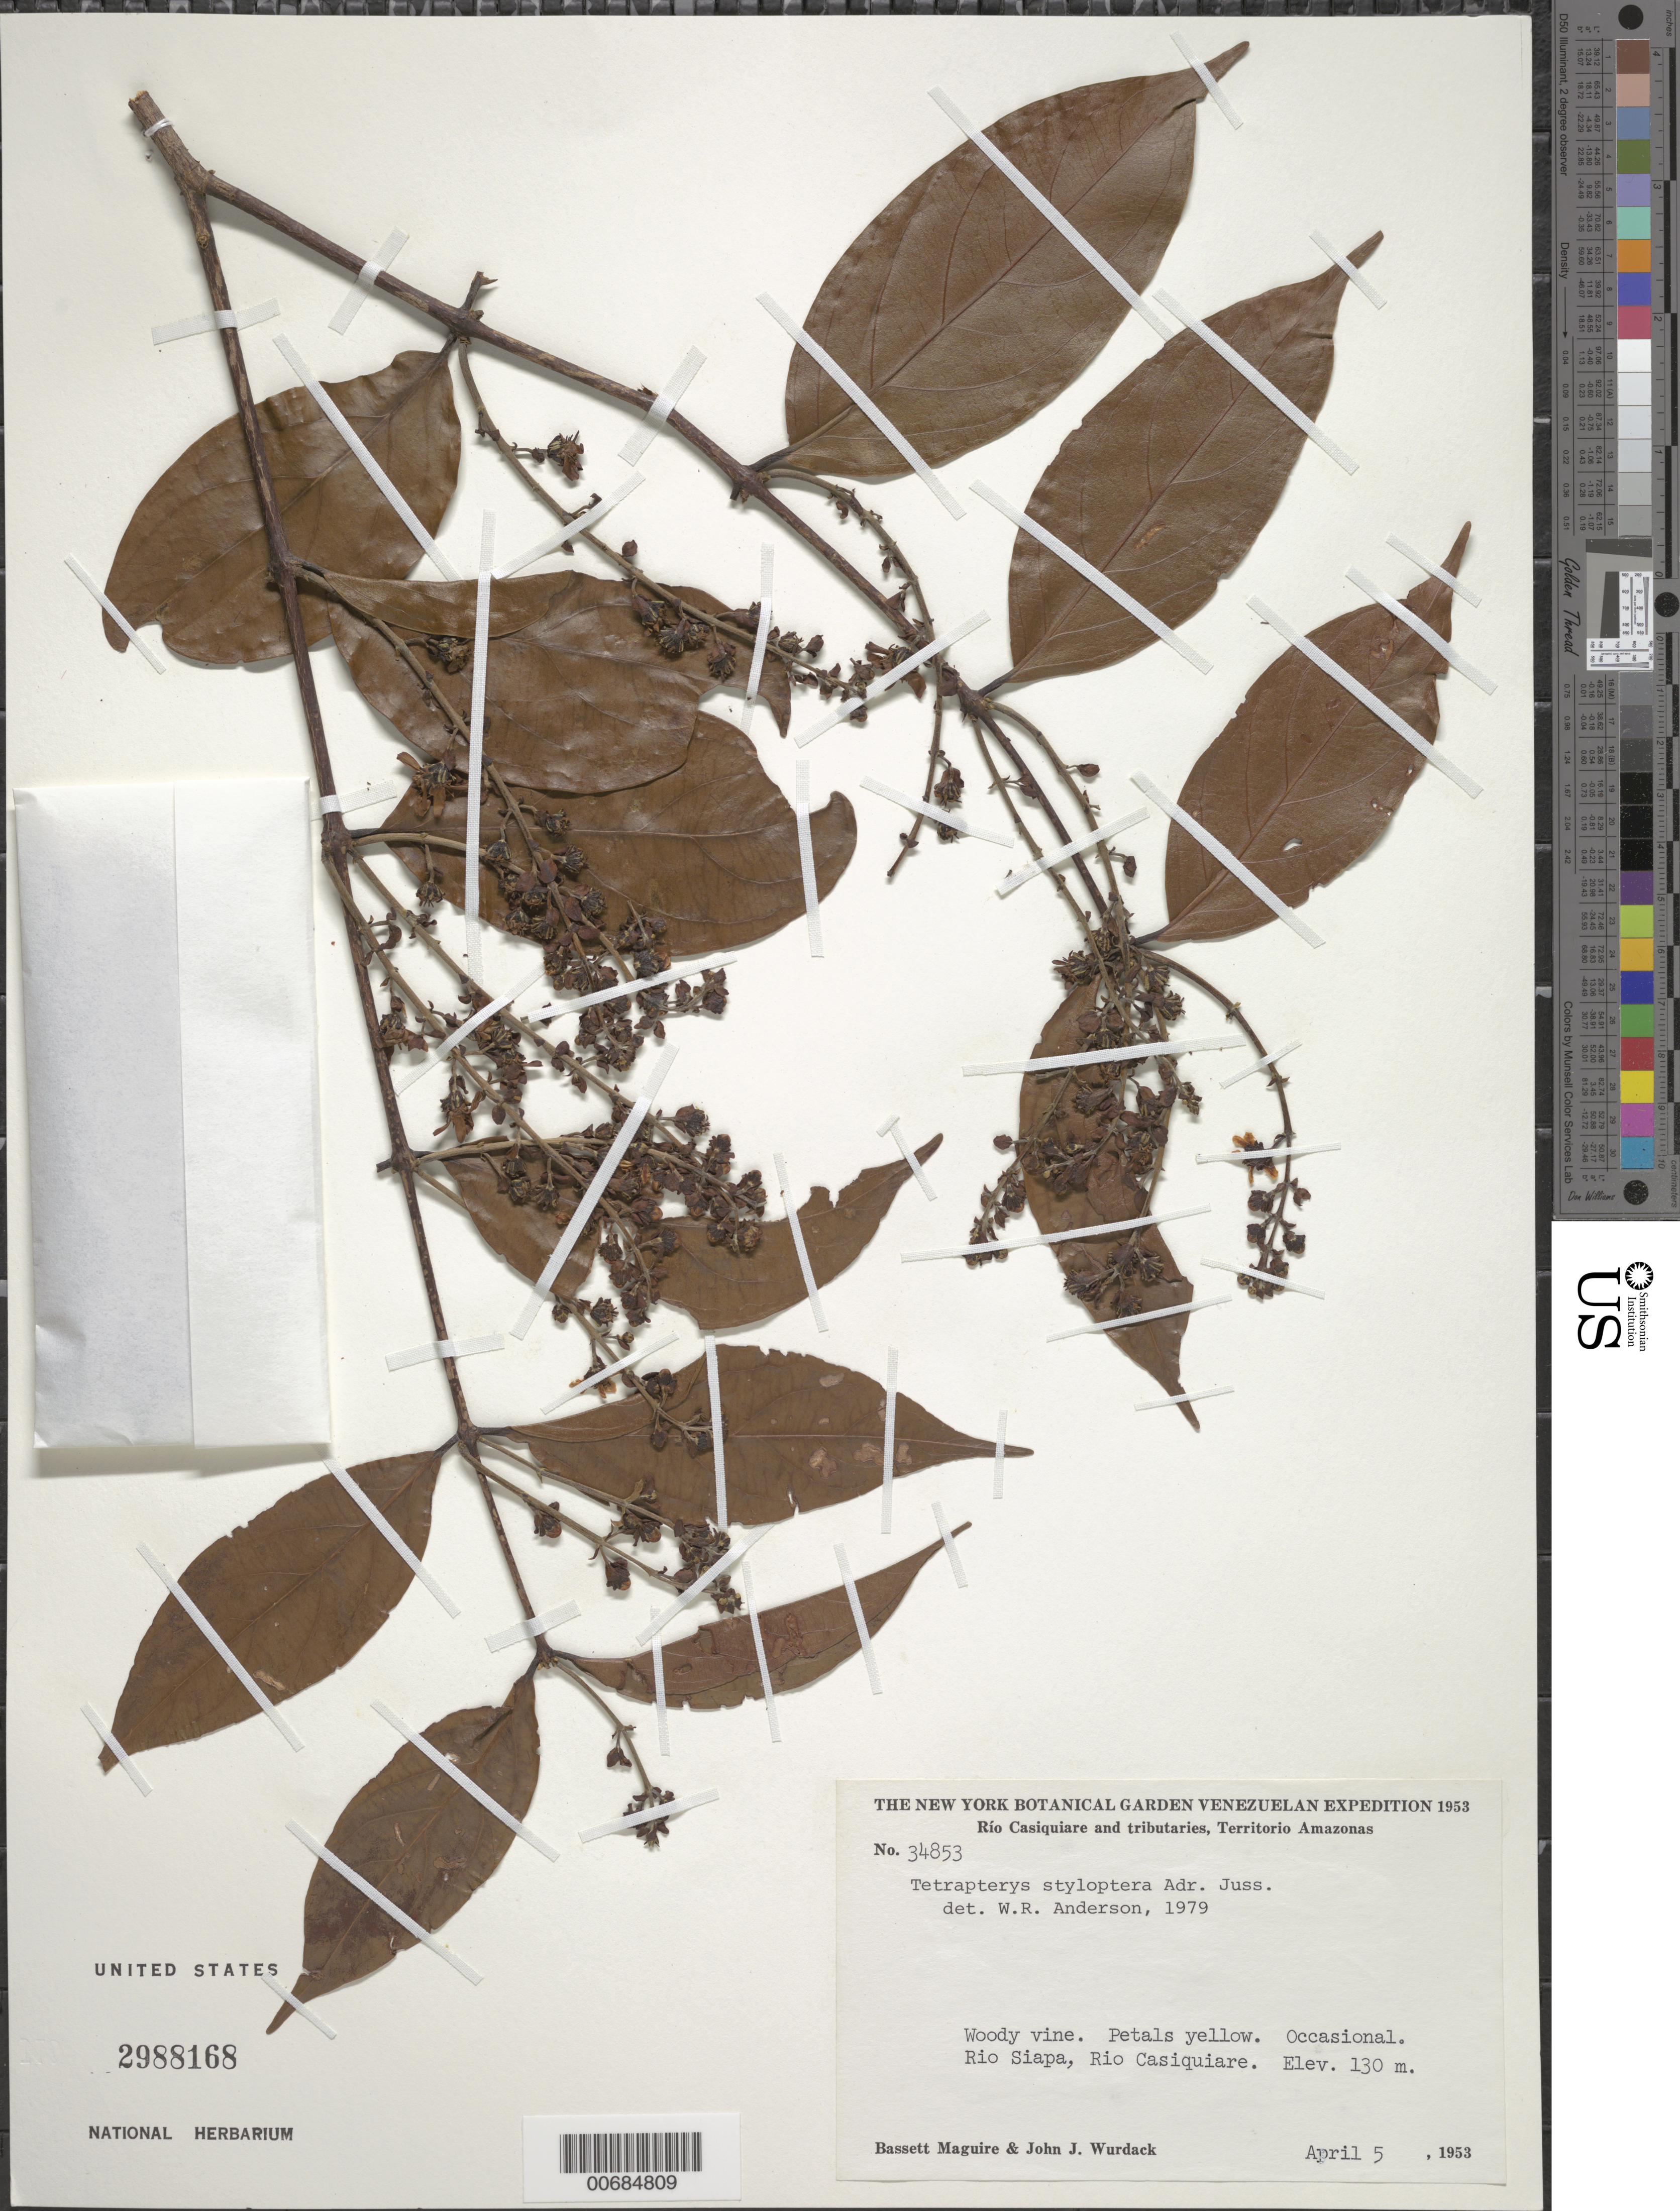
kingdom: Plantae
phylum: Tracheophyta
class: Magnoliopsida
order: Malpighiales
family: Malpighiaceae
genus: Glicophyllum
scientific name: Glicophyllum stylopterum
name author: (A. Juss.) R.F. Almeida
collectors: B. Maguire & J. J. Wurdack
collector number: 34853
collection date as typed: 5-Apr-53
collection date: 1953-04-05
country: Venezuela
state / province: Amazonas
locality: Río Siapa, Río Casiquiare, near mouth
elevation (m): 130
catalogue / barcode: US 2988168